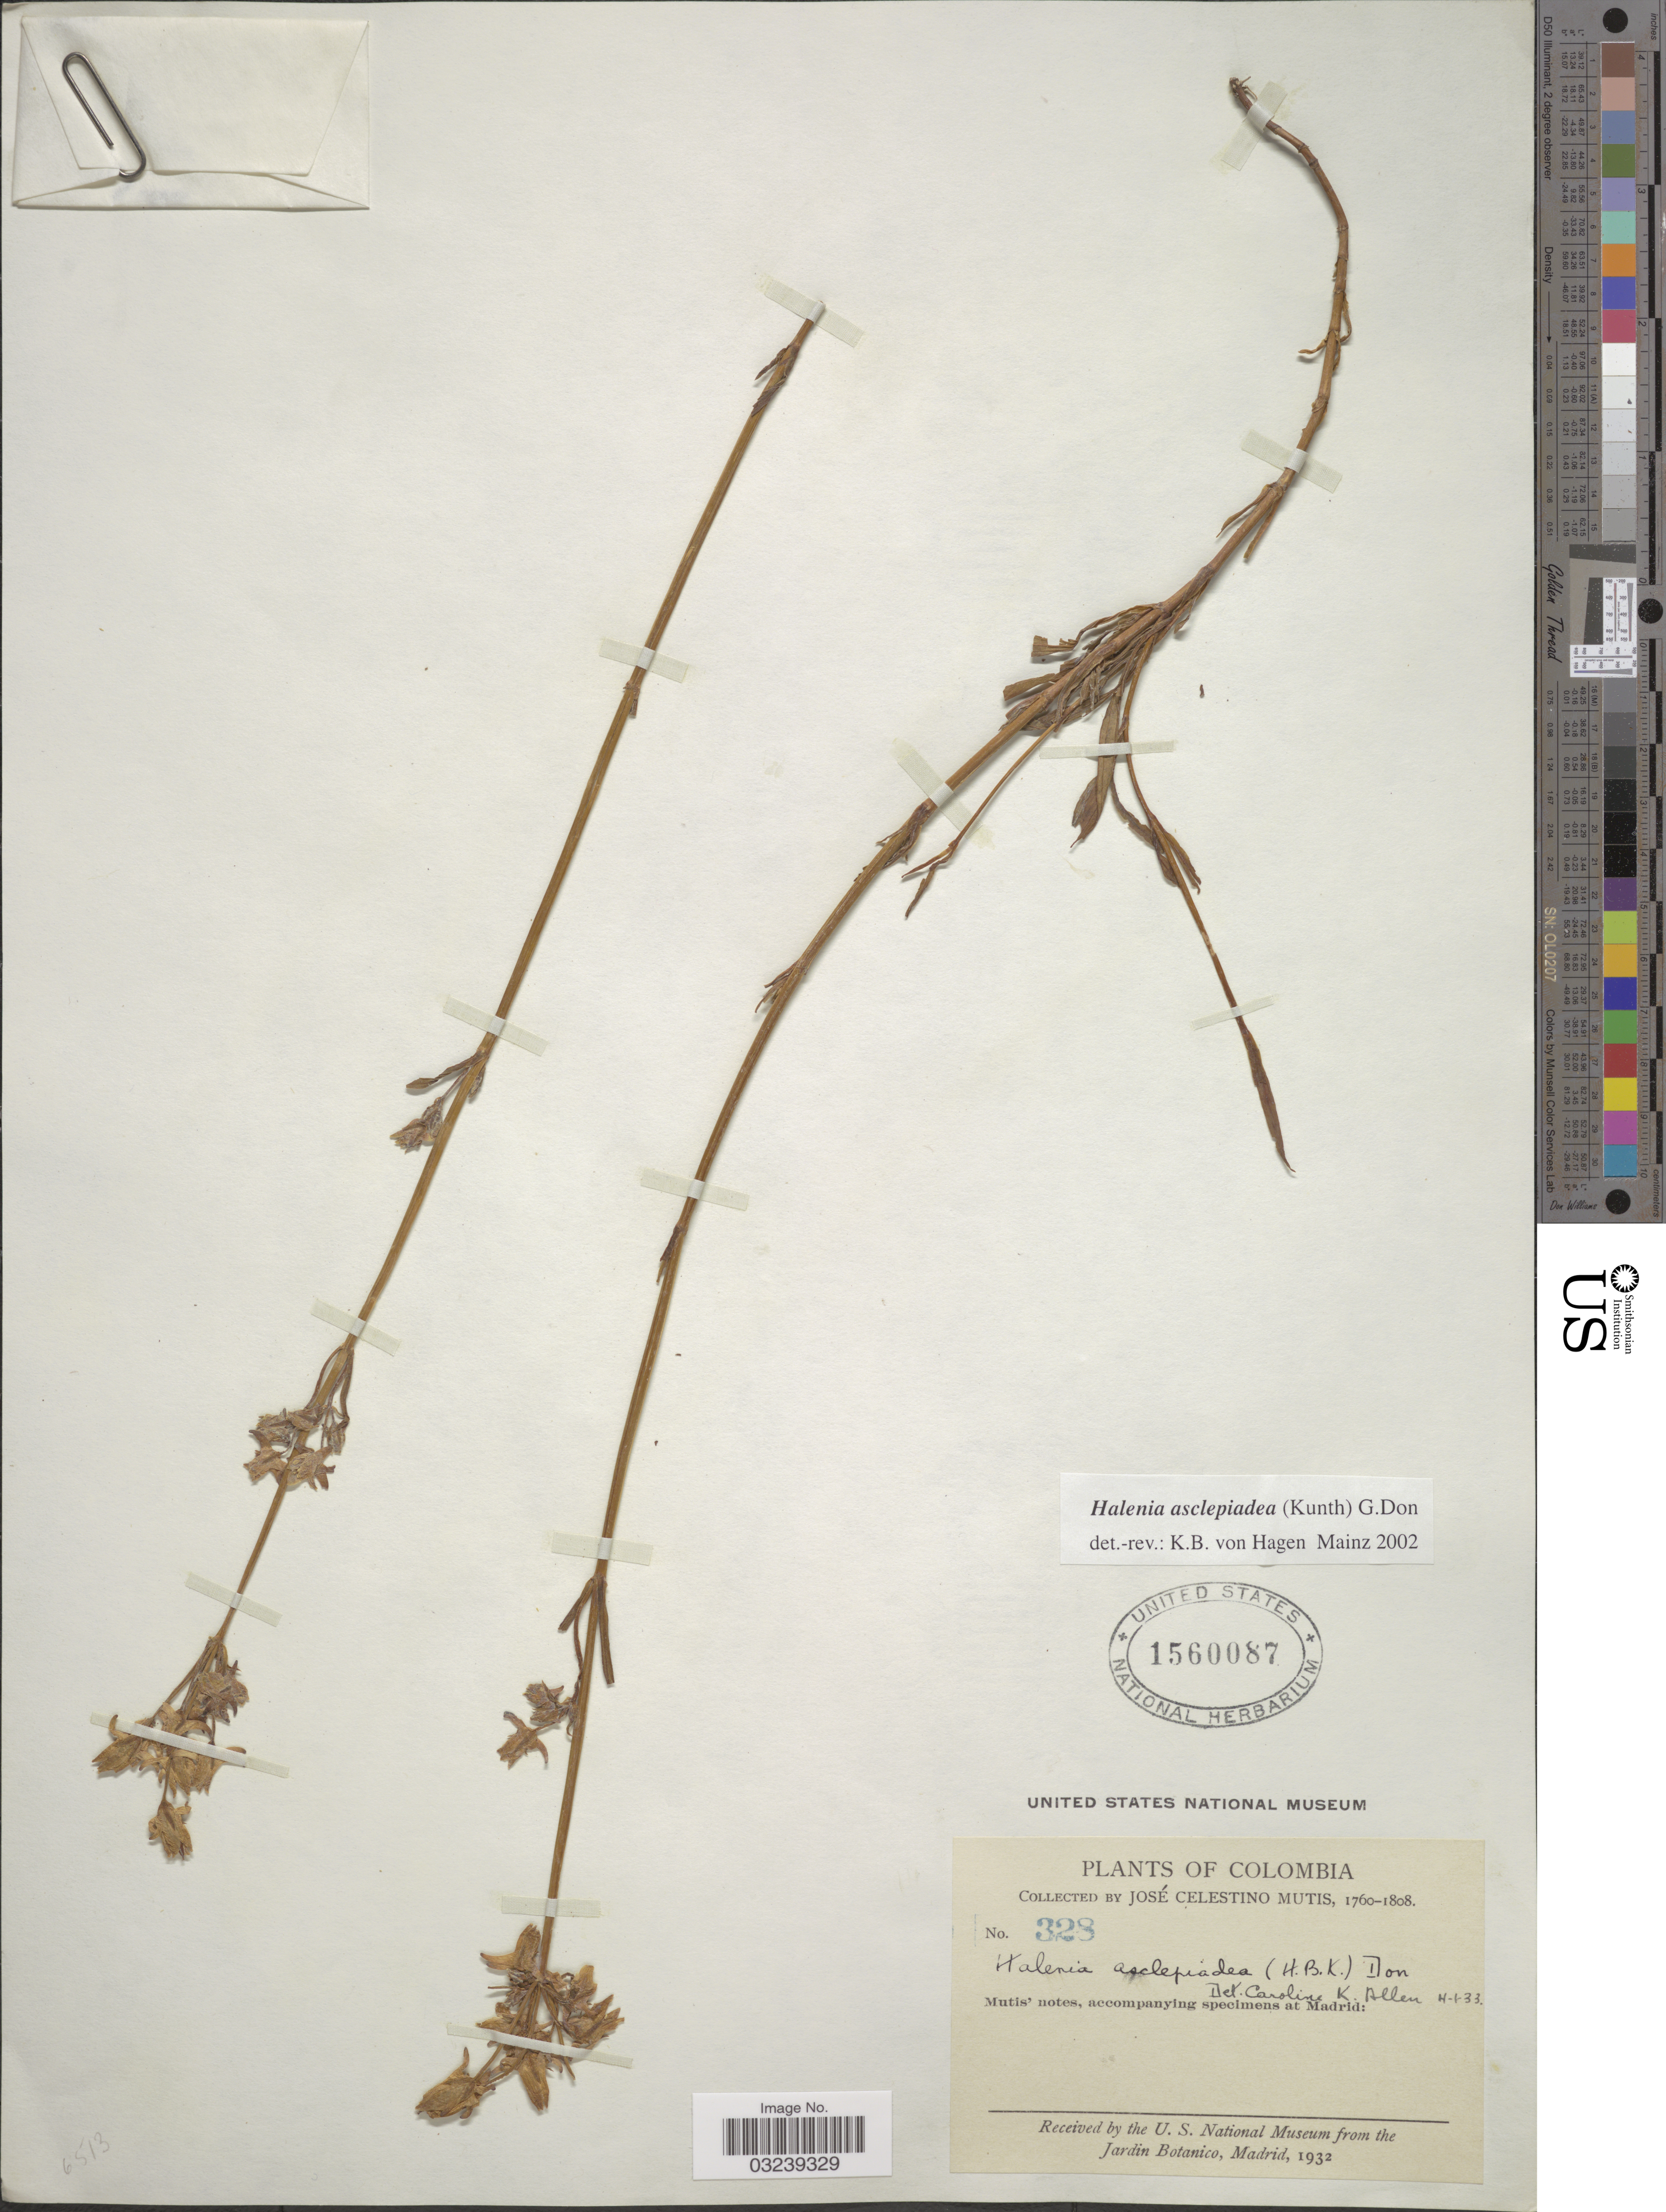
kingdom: Plantae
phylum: Tracheophyta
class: Magnoliopsida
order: Gentianales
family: Gentianaceae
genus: Halenia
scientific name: Halenia asclepiadea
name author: (Kunth) G. Don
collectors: J. C. B. Mutis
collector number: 328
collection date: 1760/1808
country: Colombia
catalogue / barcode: US 1560087